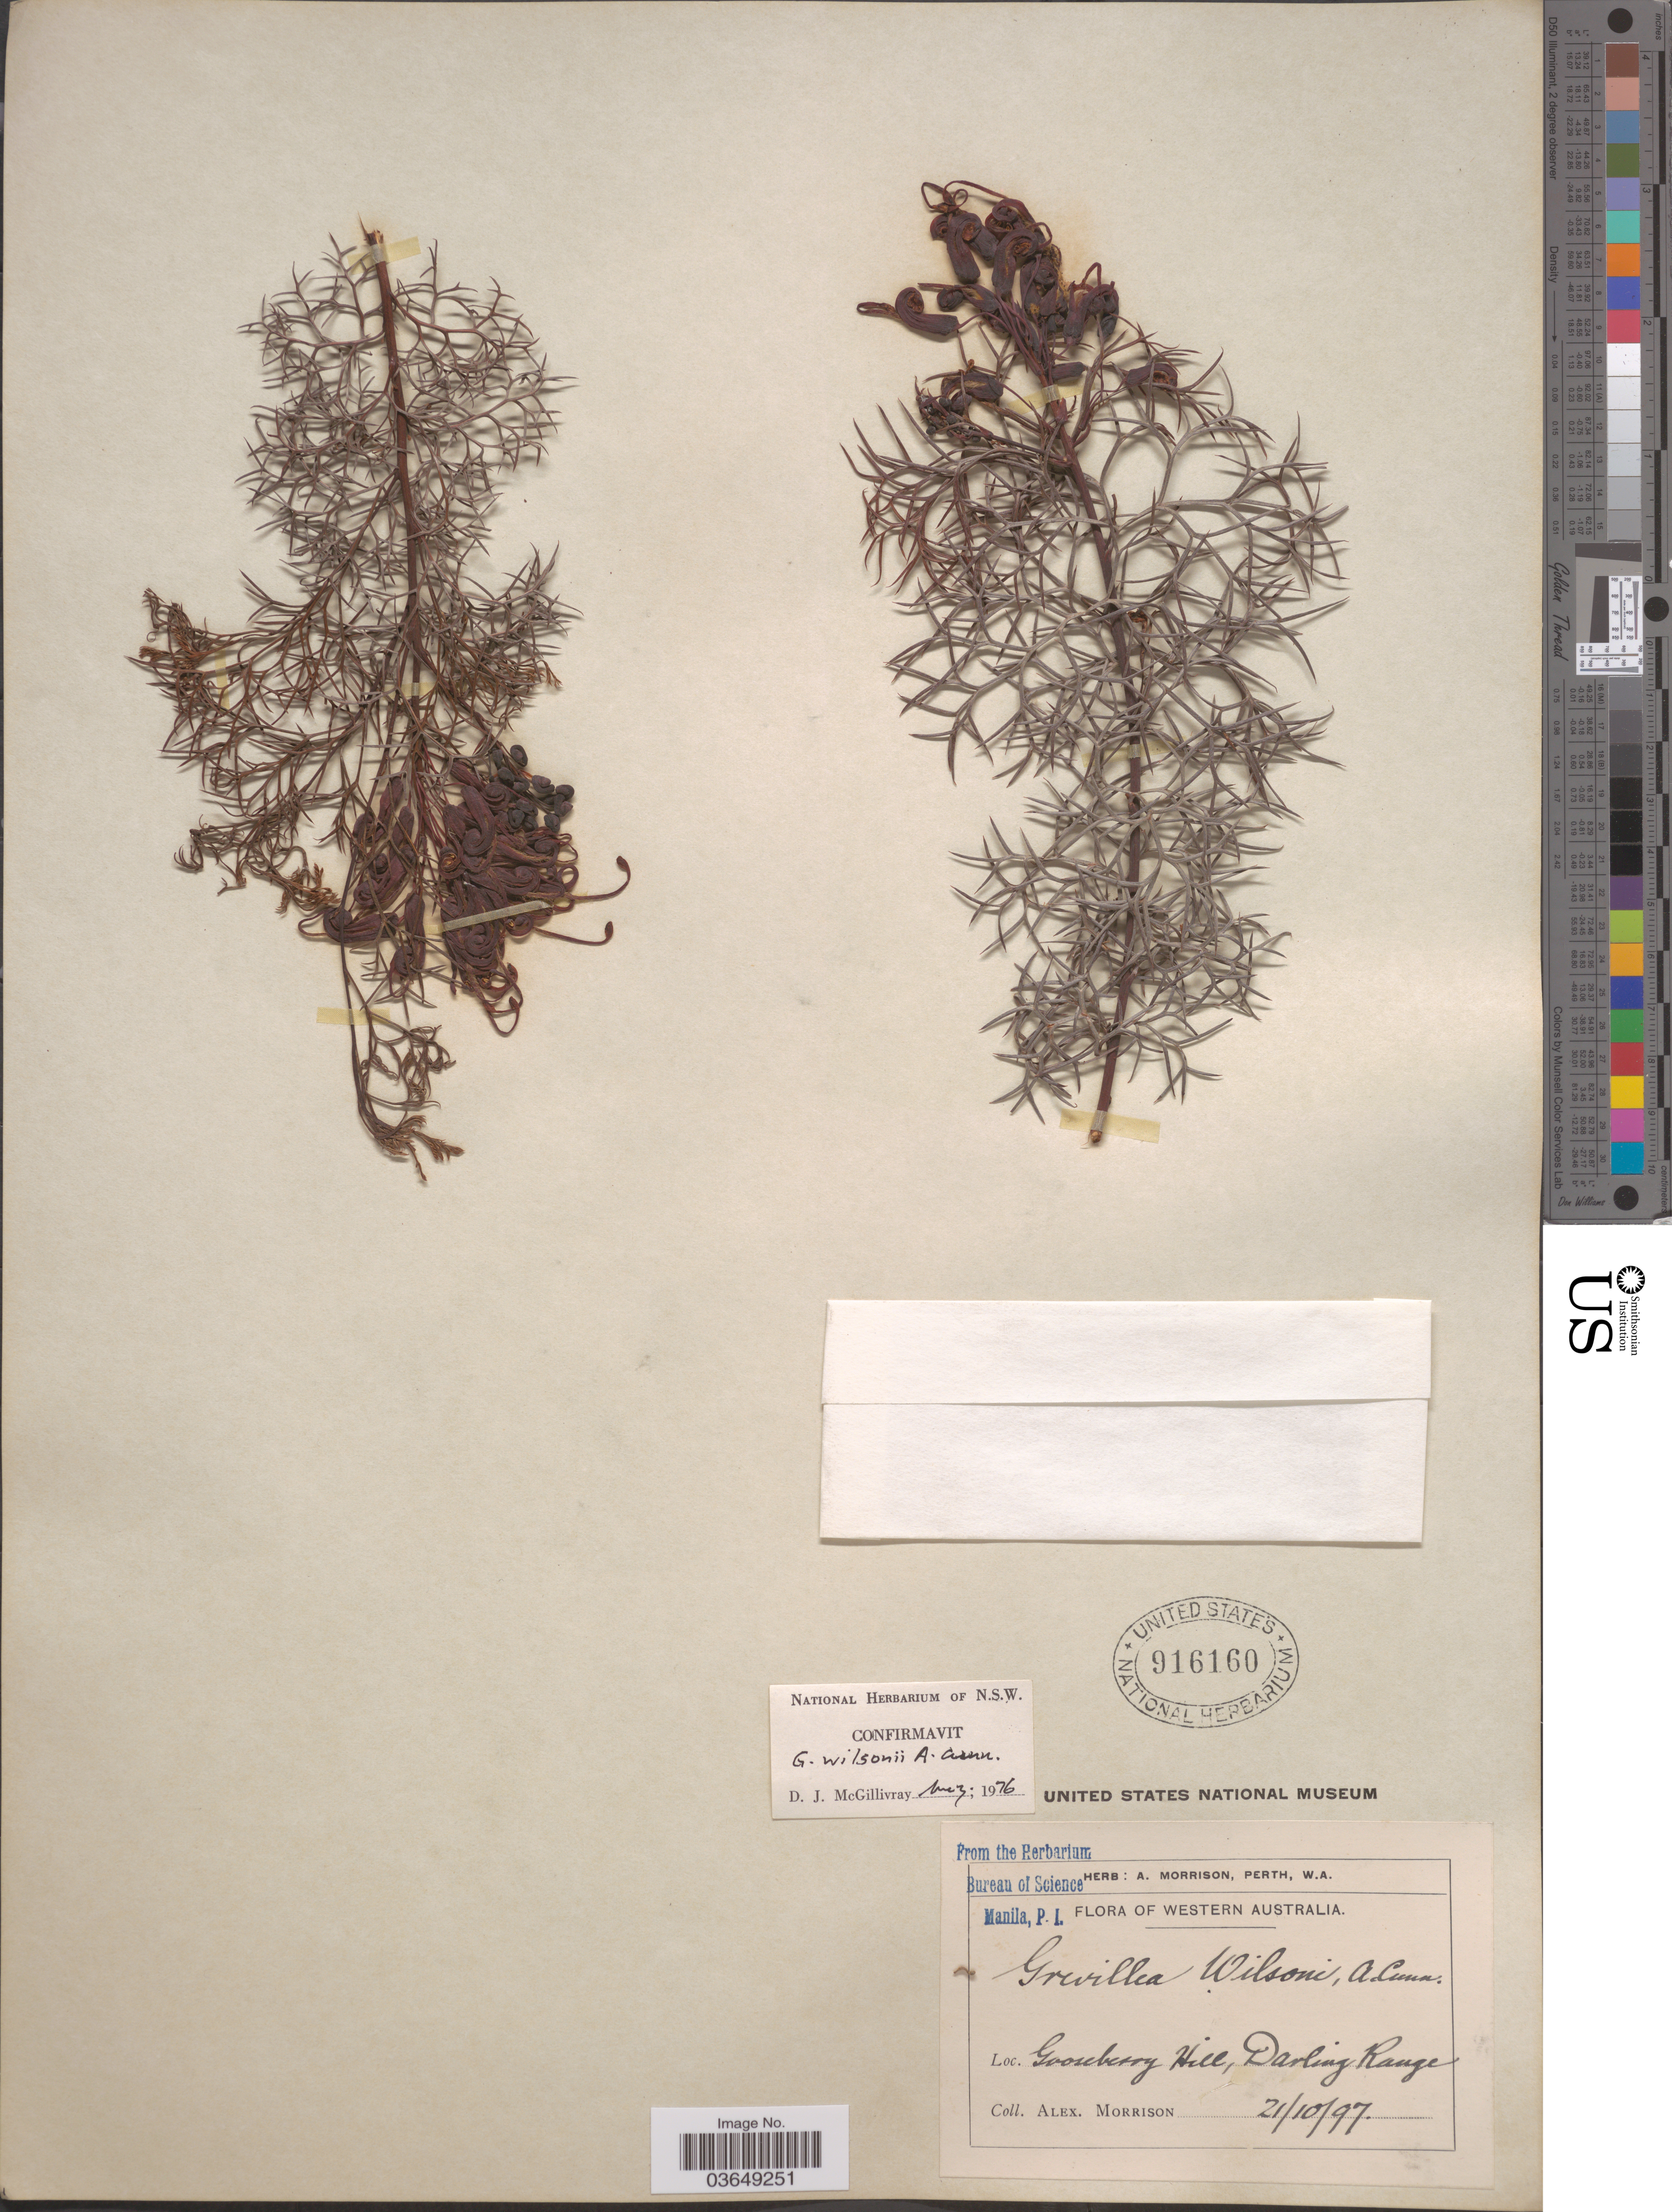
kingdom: Plantae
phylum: Tracheophyta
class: Magnoliopsida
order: Proteales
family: Proteaceae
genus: Grevillea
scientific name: Grevillea wilsonii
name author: A. Cunn.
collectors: A. Morrison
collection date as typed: Transcribed d/m/y: 21/10/97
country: Australia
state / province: Western Australia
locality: Gooseberry Hill, Darling Range.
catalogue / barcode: US 916160